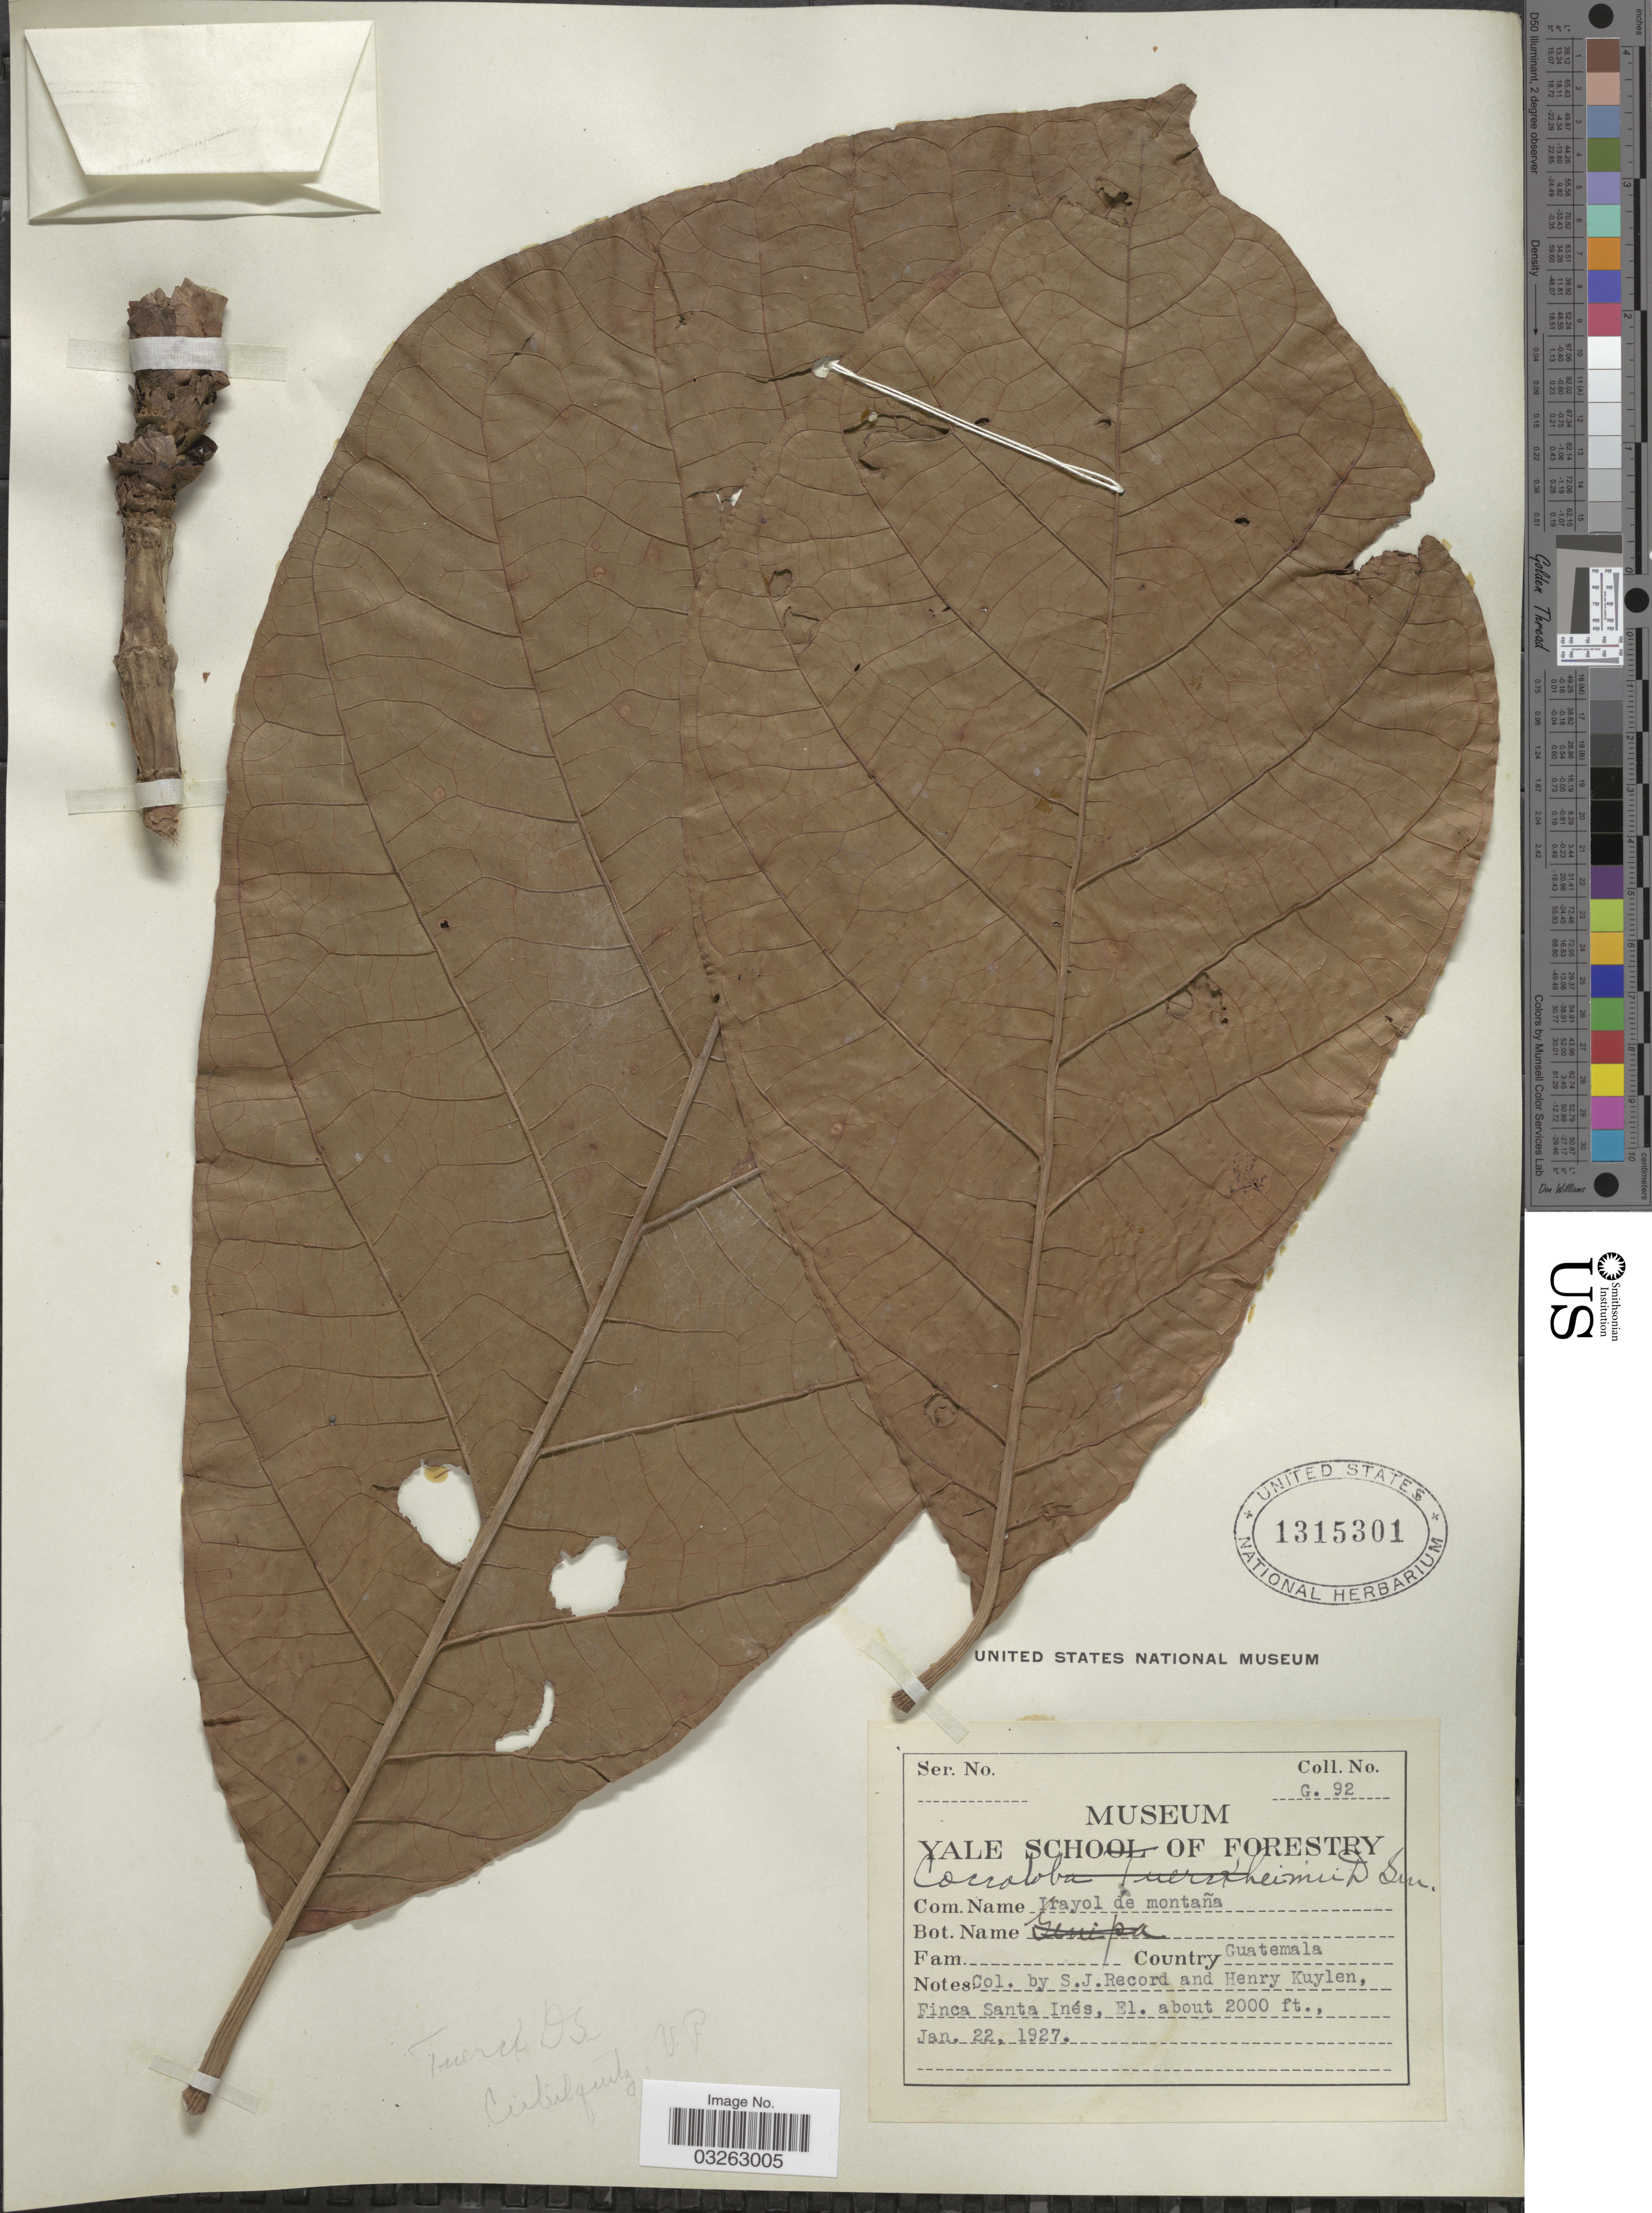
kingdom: Plantae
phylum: Tracheophyta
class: Magnoliopsida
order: Caryophyllales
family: Polygonaceae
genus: Coccoloba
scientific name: Coccoloba tuerckheimii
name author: Donn. Sm.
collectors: S. J. Record & H. Kuylen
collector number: G 92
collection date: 1927-01-22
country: Guatemala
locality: Finca Santa Inés, El.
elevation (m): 610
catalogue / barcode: US 1315301